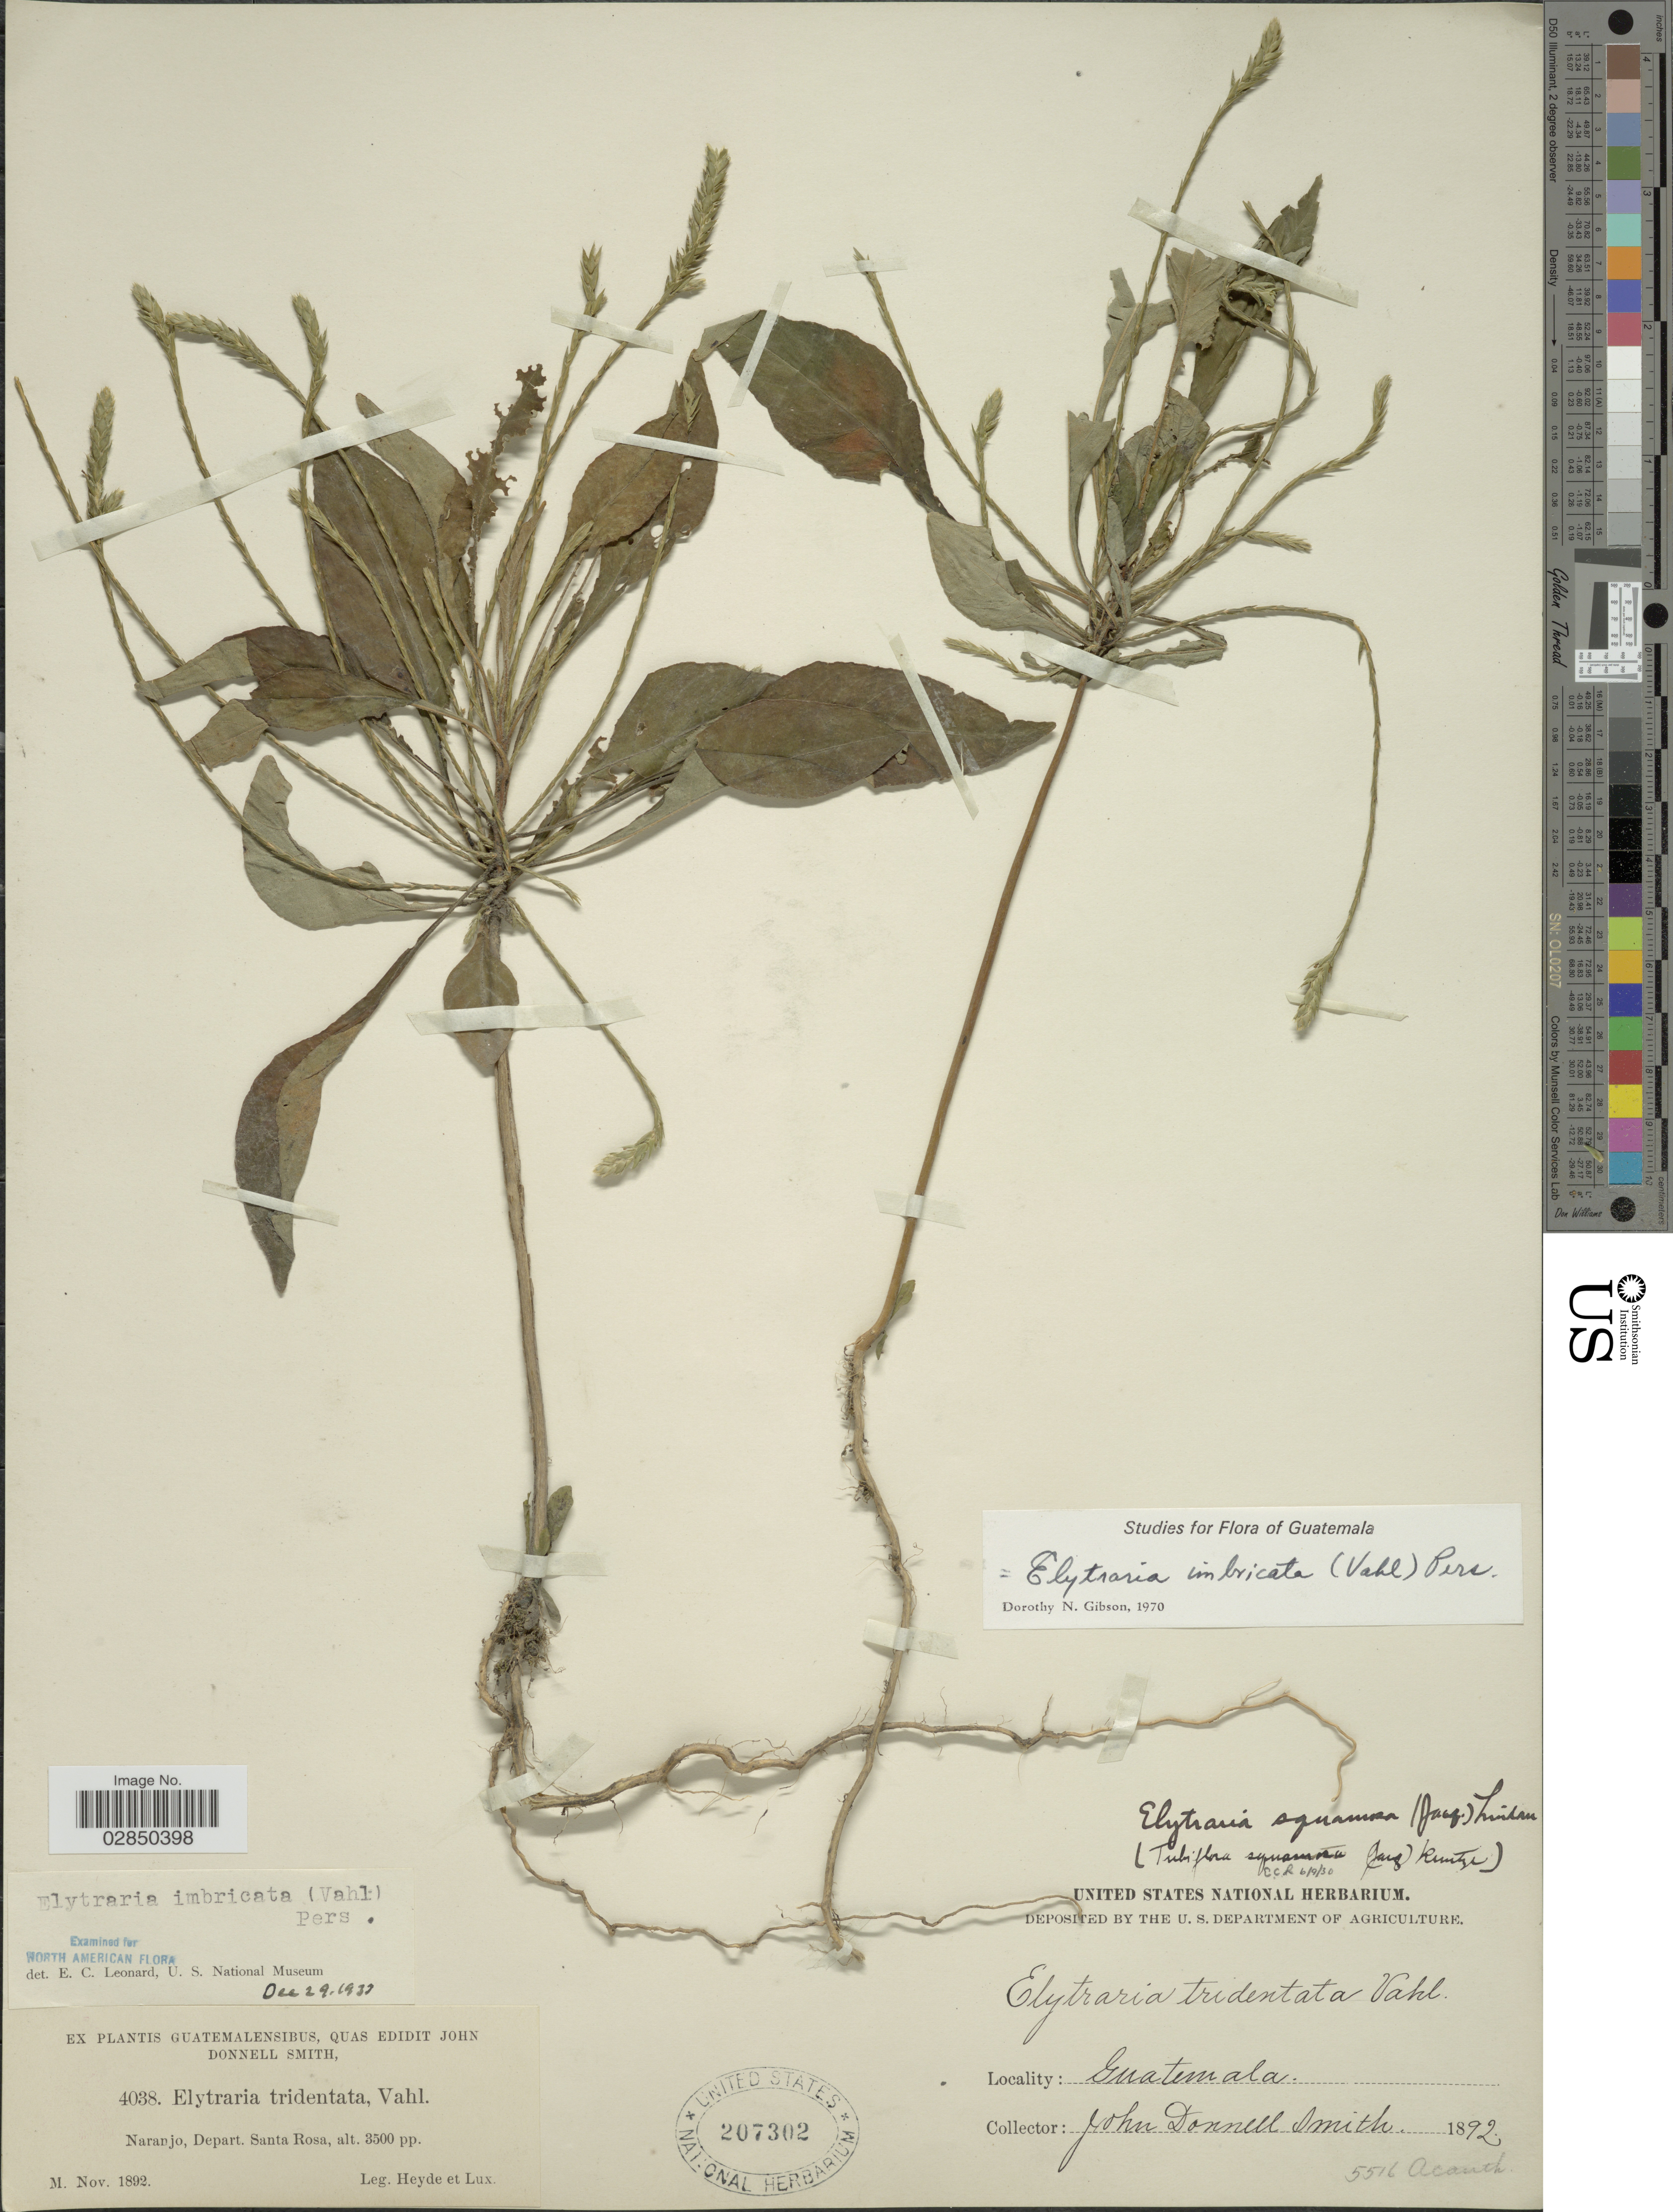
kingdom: Plantae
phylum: Tracheophyta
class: Magnoliopsida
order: Lamiales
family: Acanthaceae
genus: Elytraria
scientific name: Elytraria imbricata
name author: (Vahl) Pers.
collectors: Heyde, Lux & J. Donnell Smith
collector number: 4038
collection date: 1892-11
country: Guatemala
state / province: Santa Rosa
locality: Naranjo, Depart. Santa Rosa.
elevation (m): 1067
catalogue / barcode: US 207302